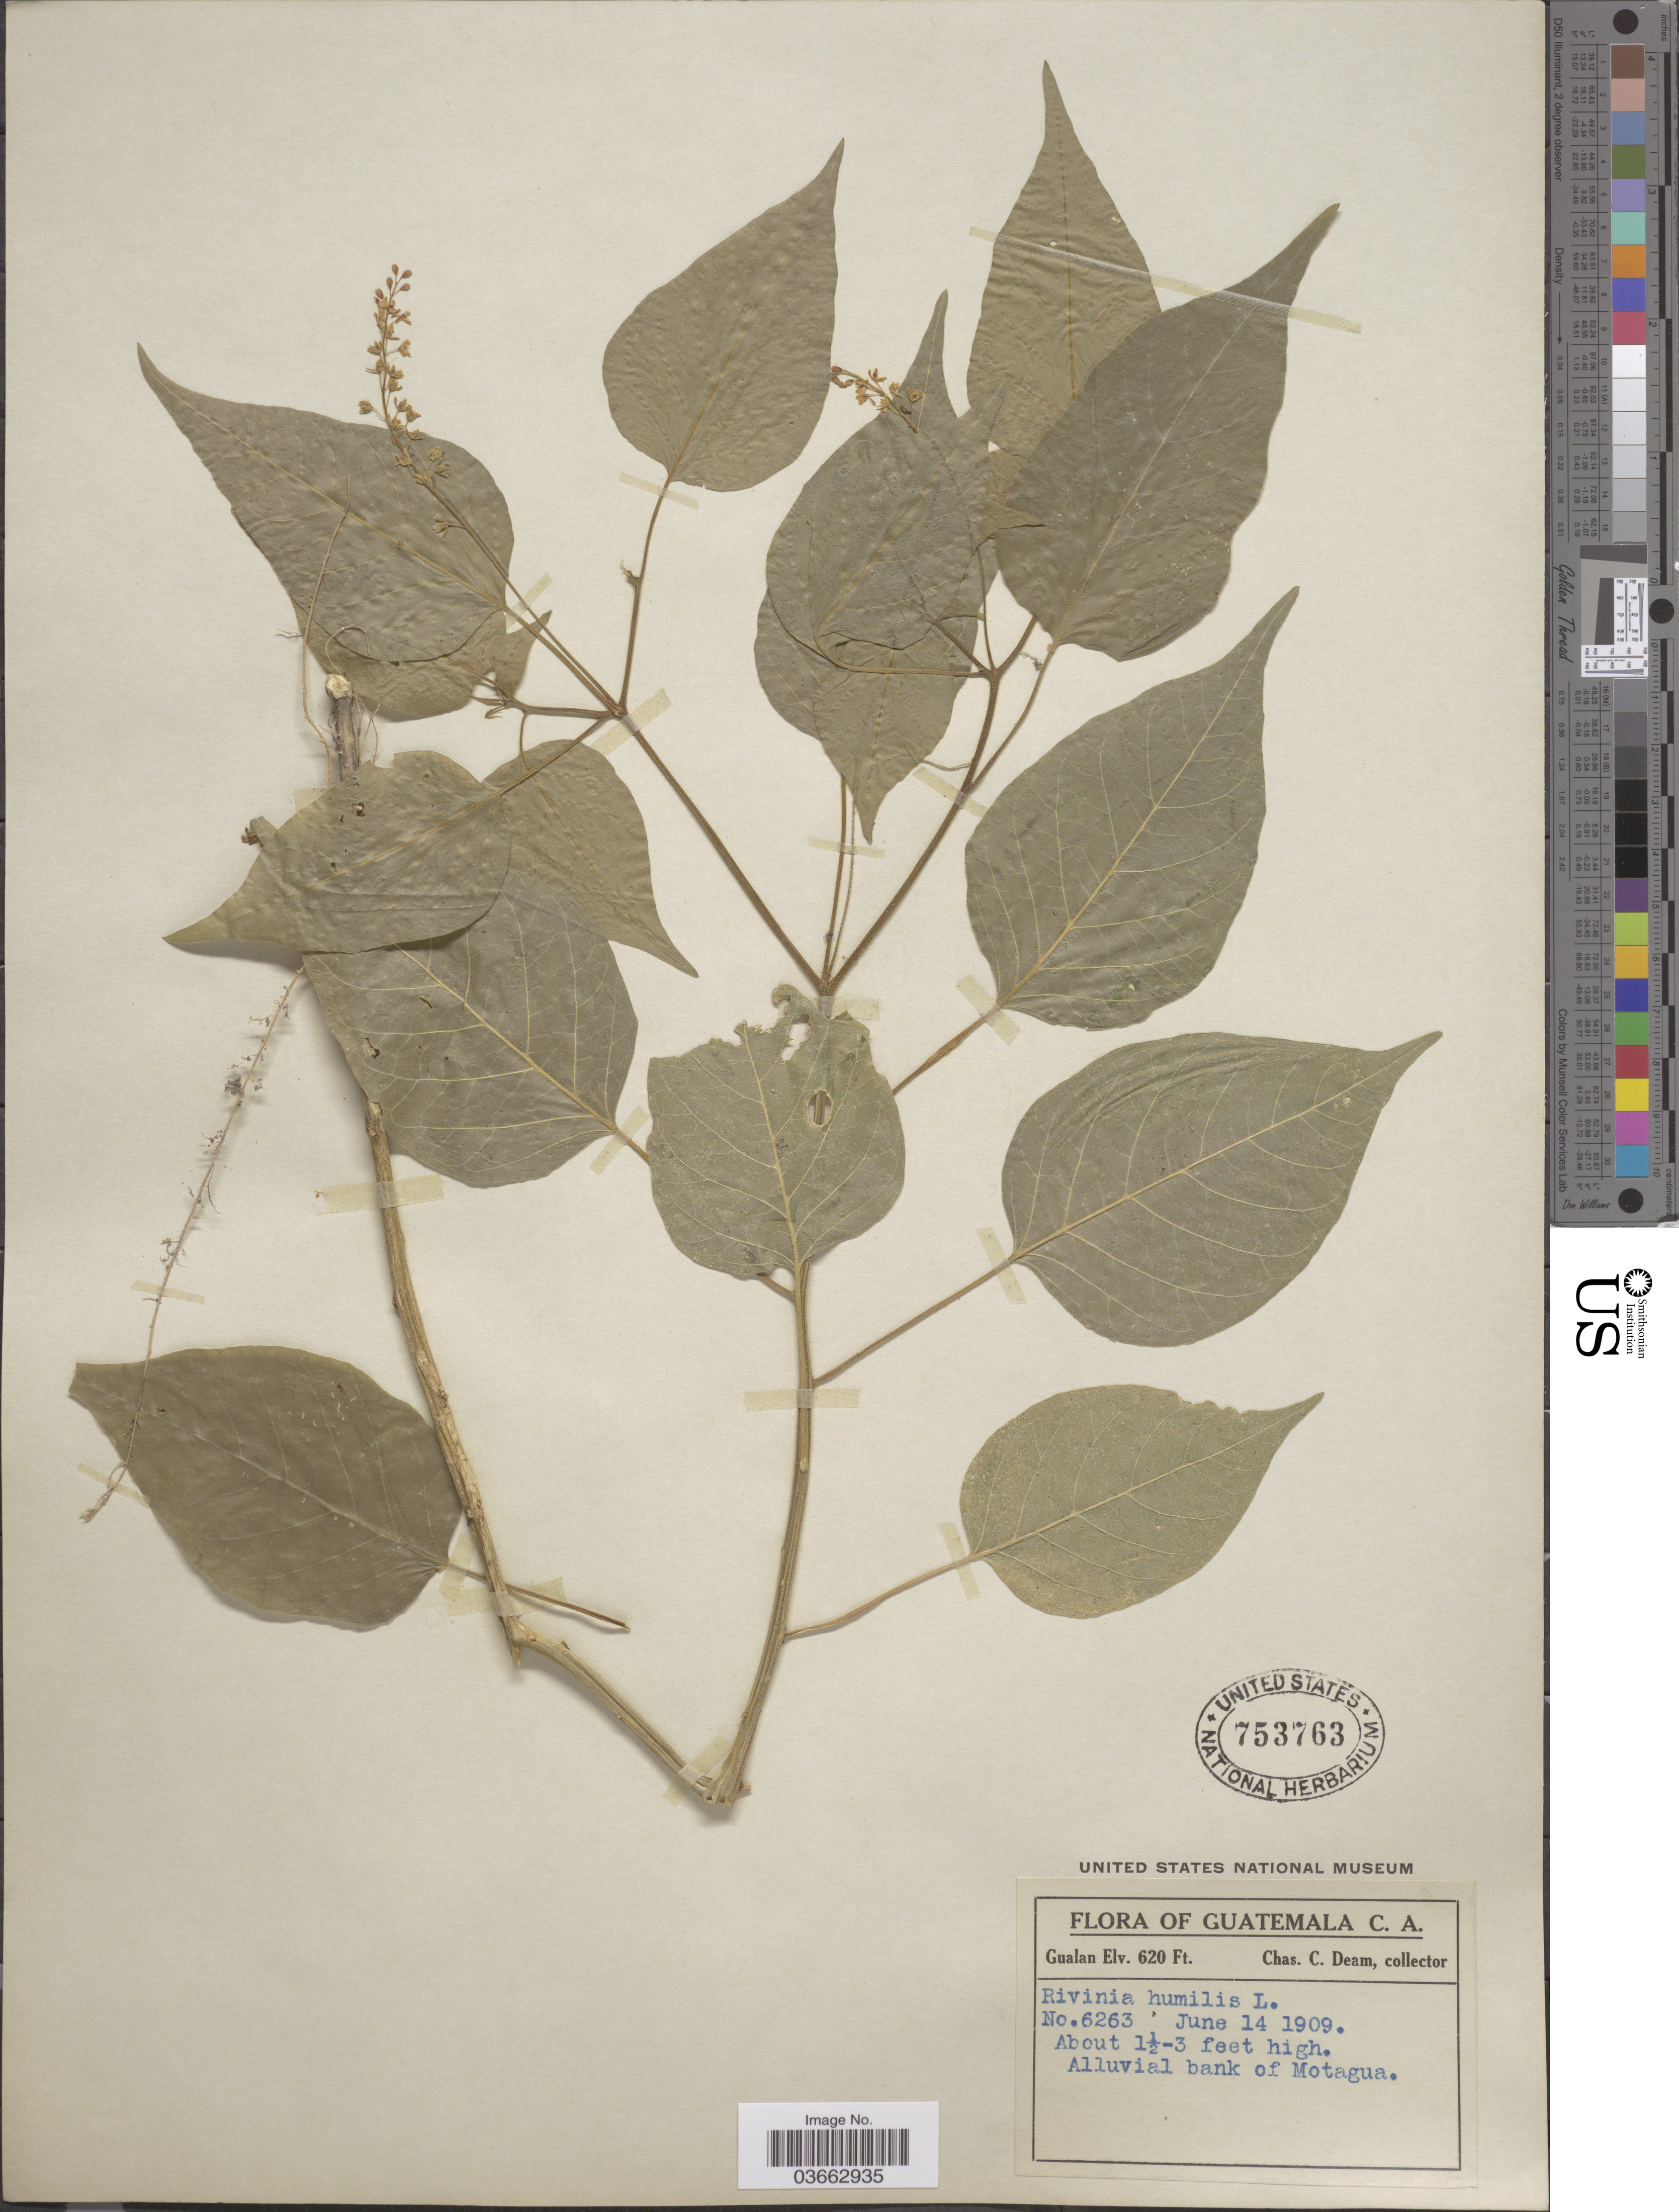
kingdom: Plantae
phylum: Tracheophyta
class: Magnoliopsida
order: Caryophyllales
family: Phytolaccaceae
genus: Rivina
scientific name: Rivina humilis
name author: L.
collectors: C. C. Deam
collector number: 6263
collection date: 1909-06-14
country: Guatemala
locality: Gualan. Bank of Motagua.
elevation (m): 189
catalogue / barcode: US 753763